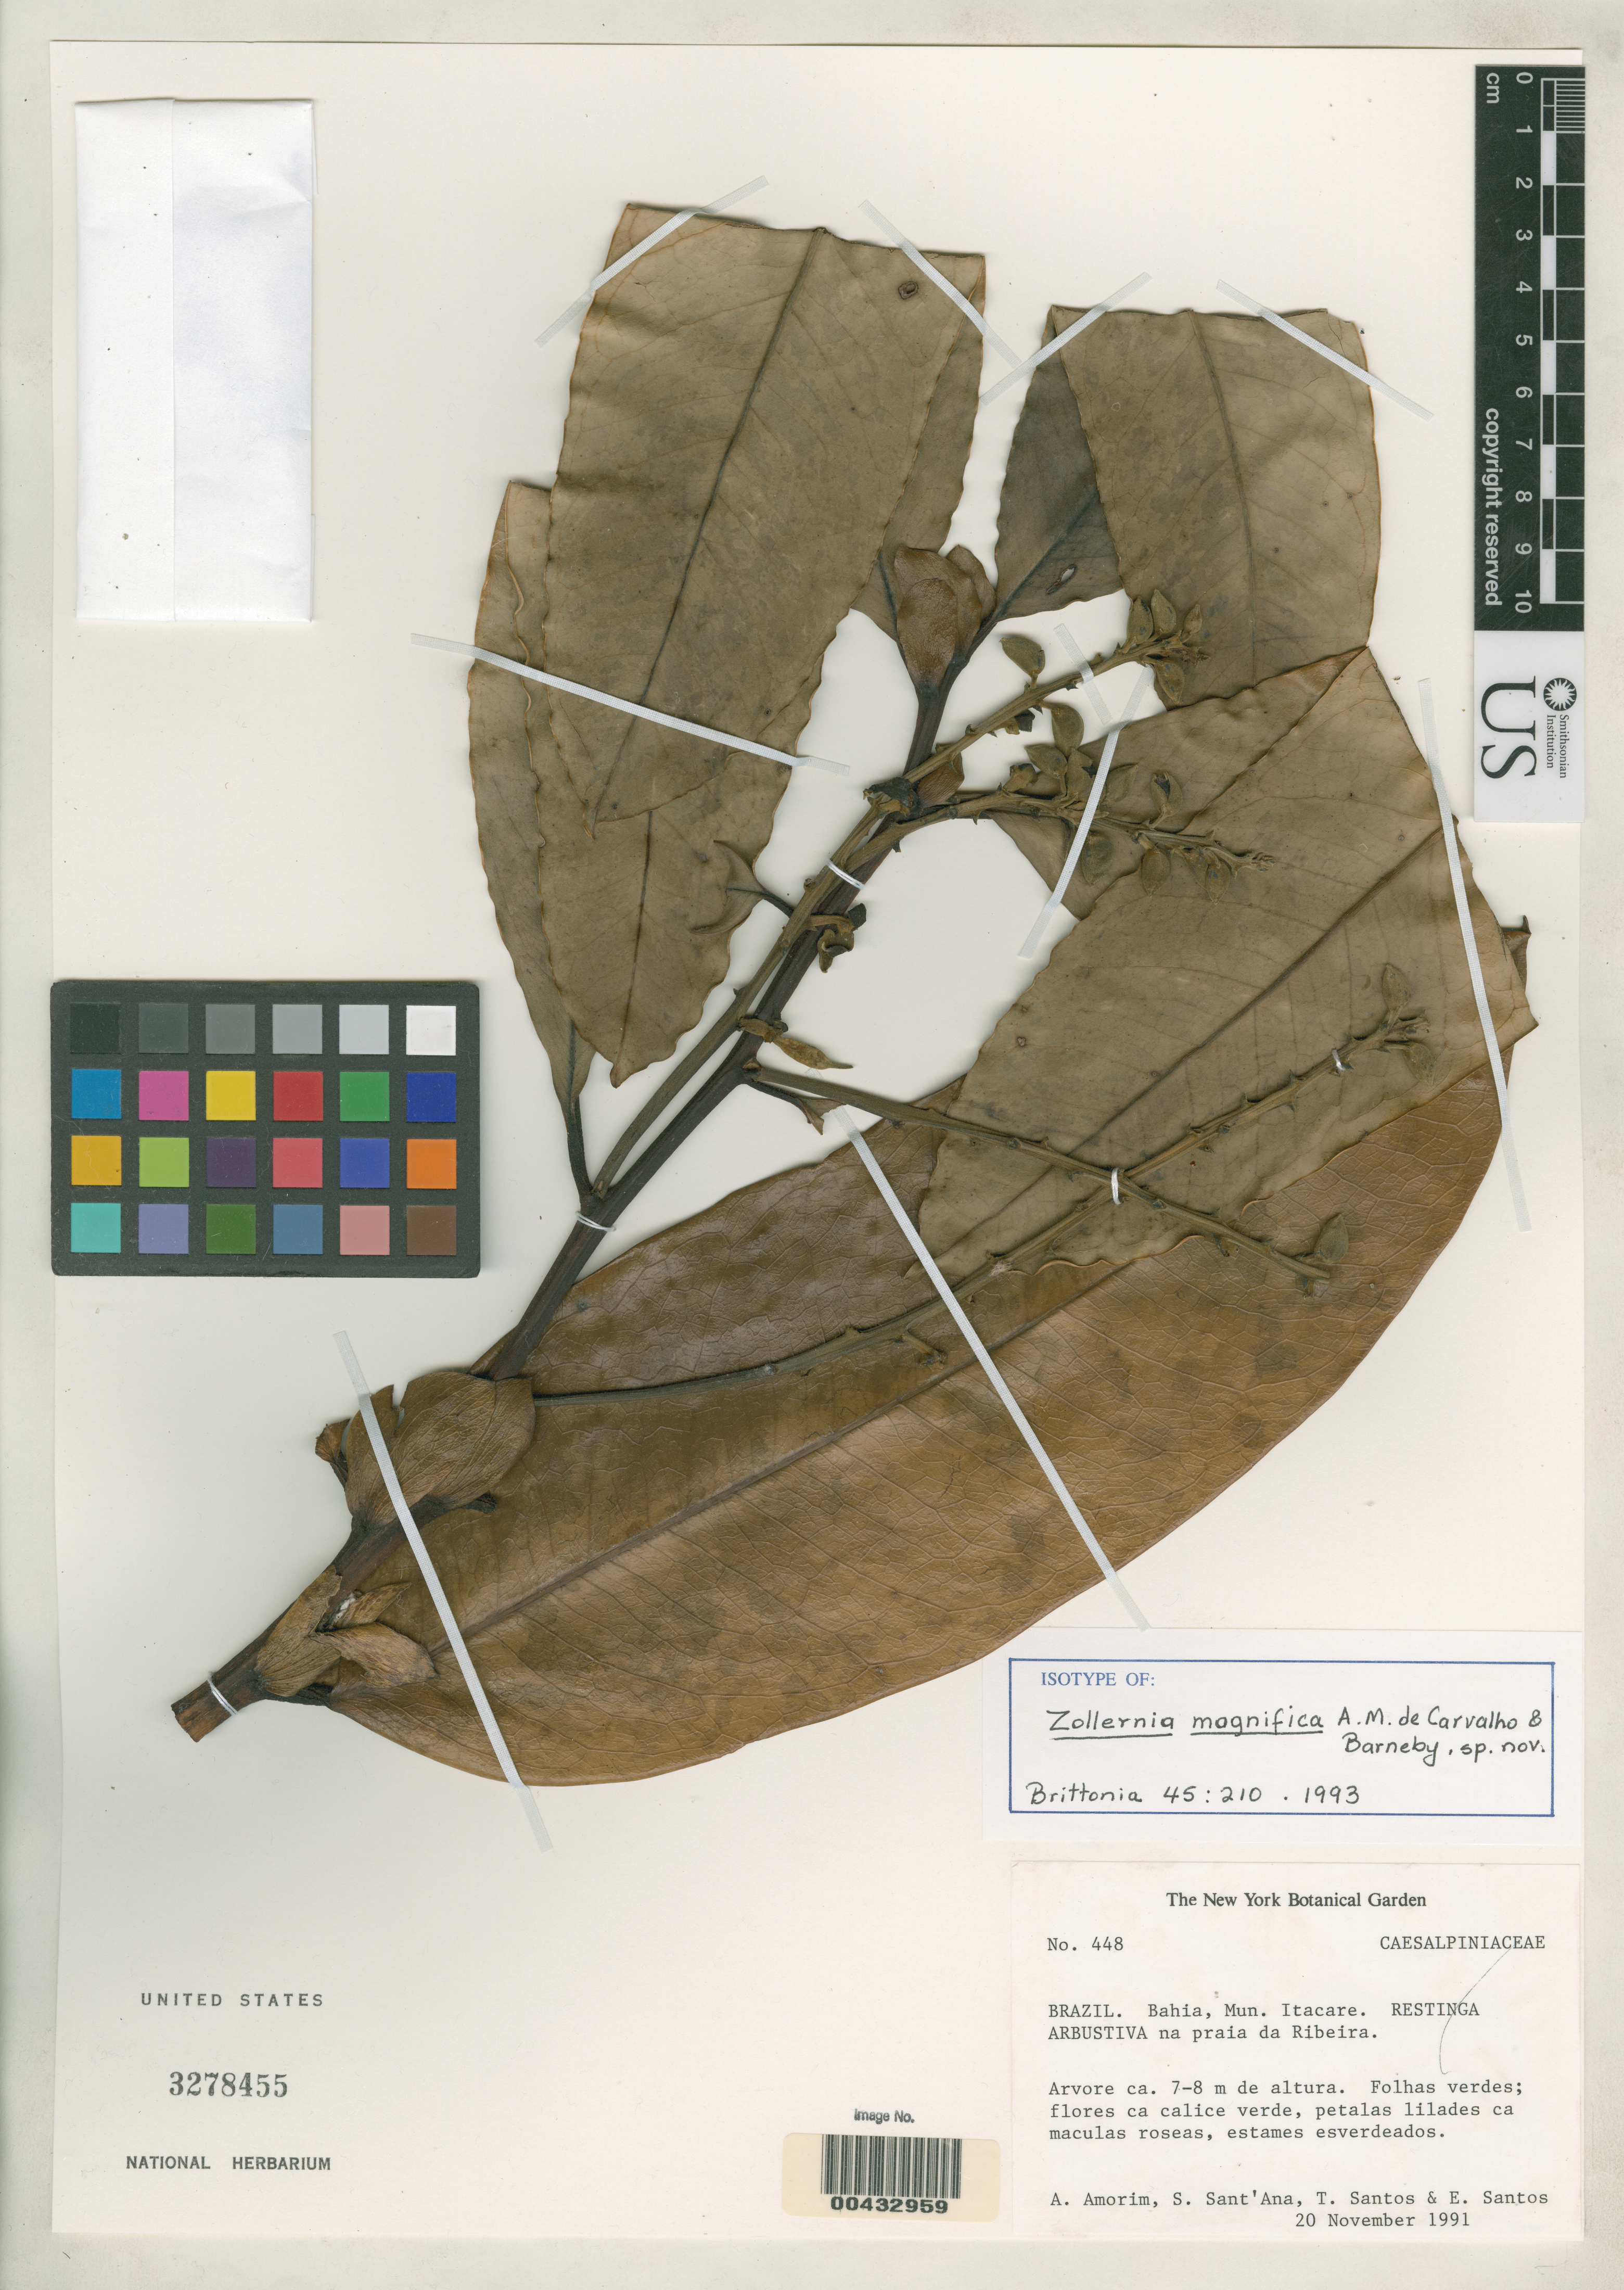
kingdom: Plantae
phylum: Tracheophyta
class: Magnoliopsida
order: Fabales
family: Fabaceae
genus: Zollernia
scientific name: Zollernia magnifica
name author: A.M. Carvalho & Barneby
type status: Isotype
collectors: A. M. Amorim, S. C. Sant' Ana, T. Santos & E. B. Santos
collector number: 448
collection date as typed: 20 Nov 1991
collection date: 1991-11-20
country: Brazil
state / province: Bahia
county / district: Itacaré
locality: Restinga arbustiva Na Praia da Ribeira.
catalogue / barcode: US 3278455